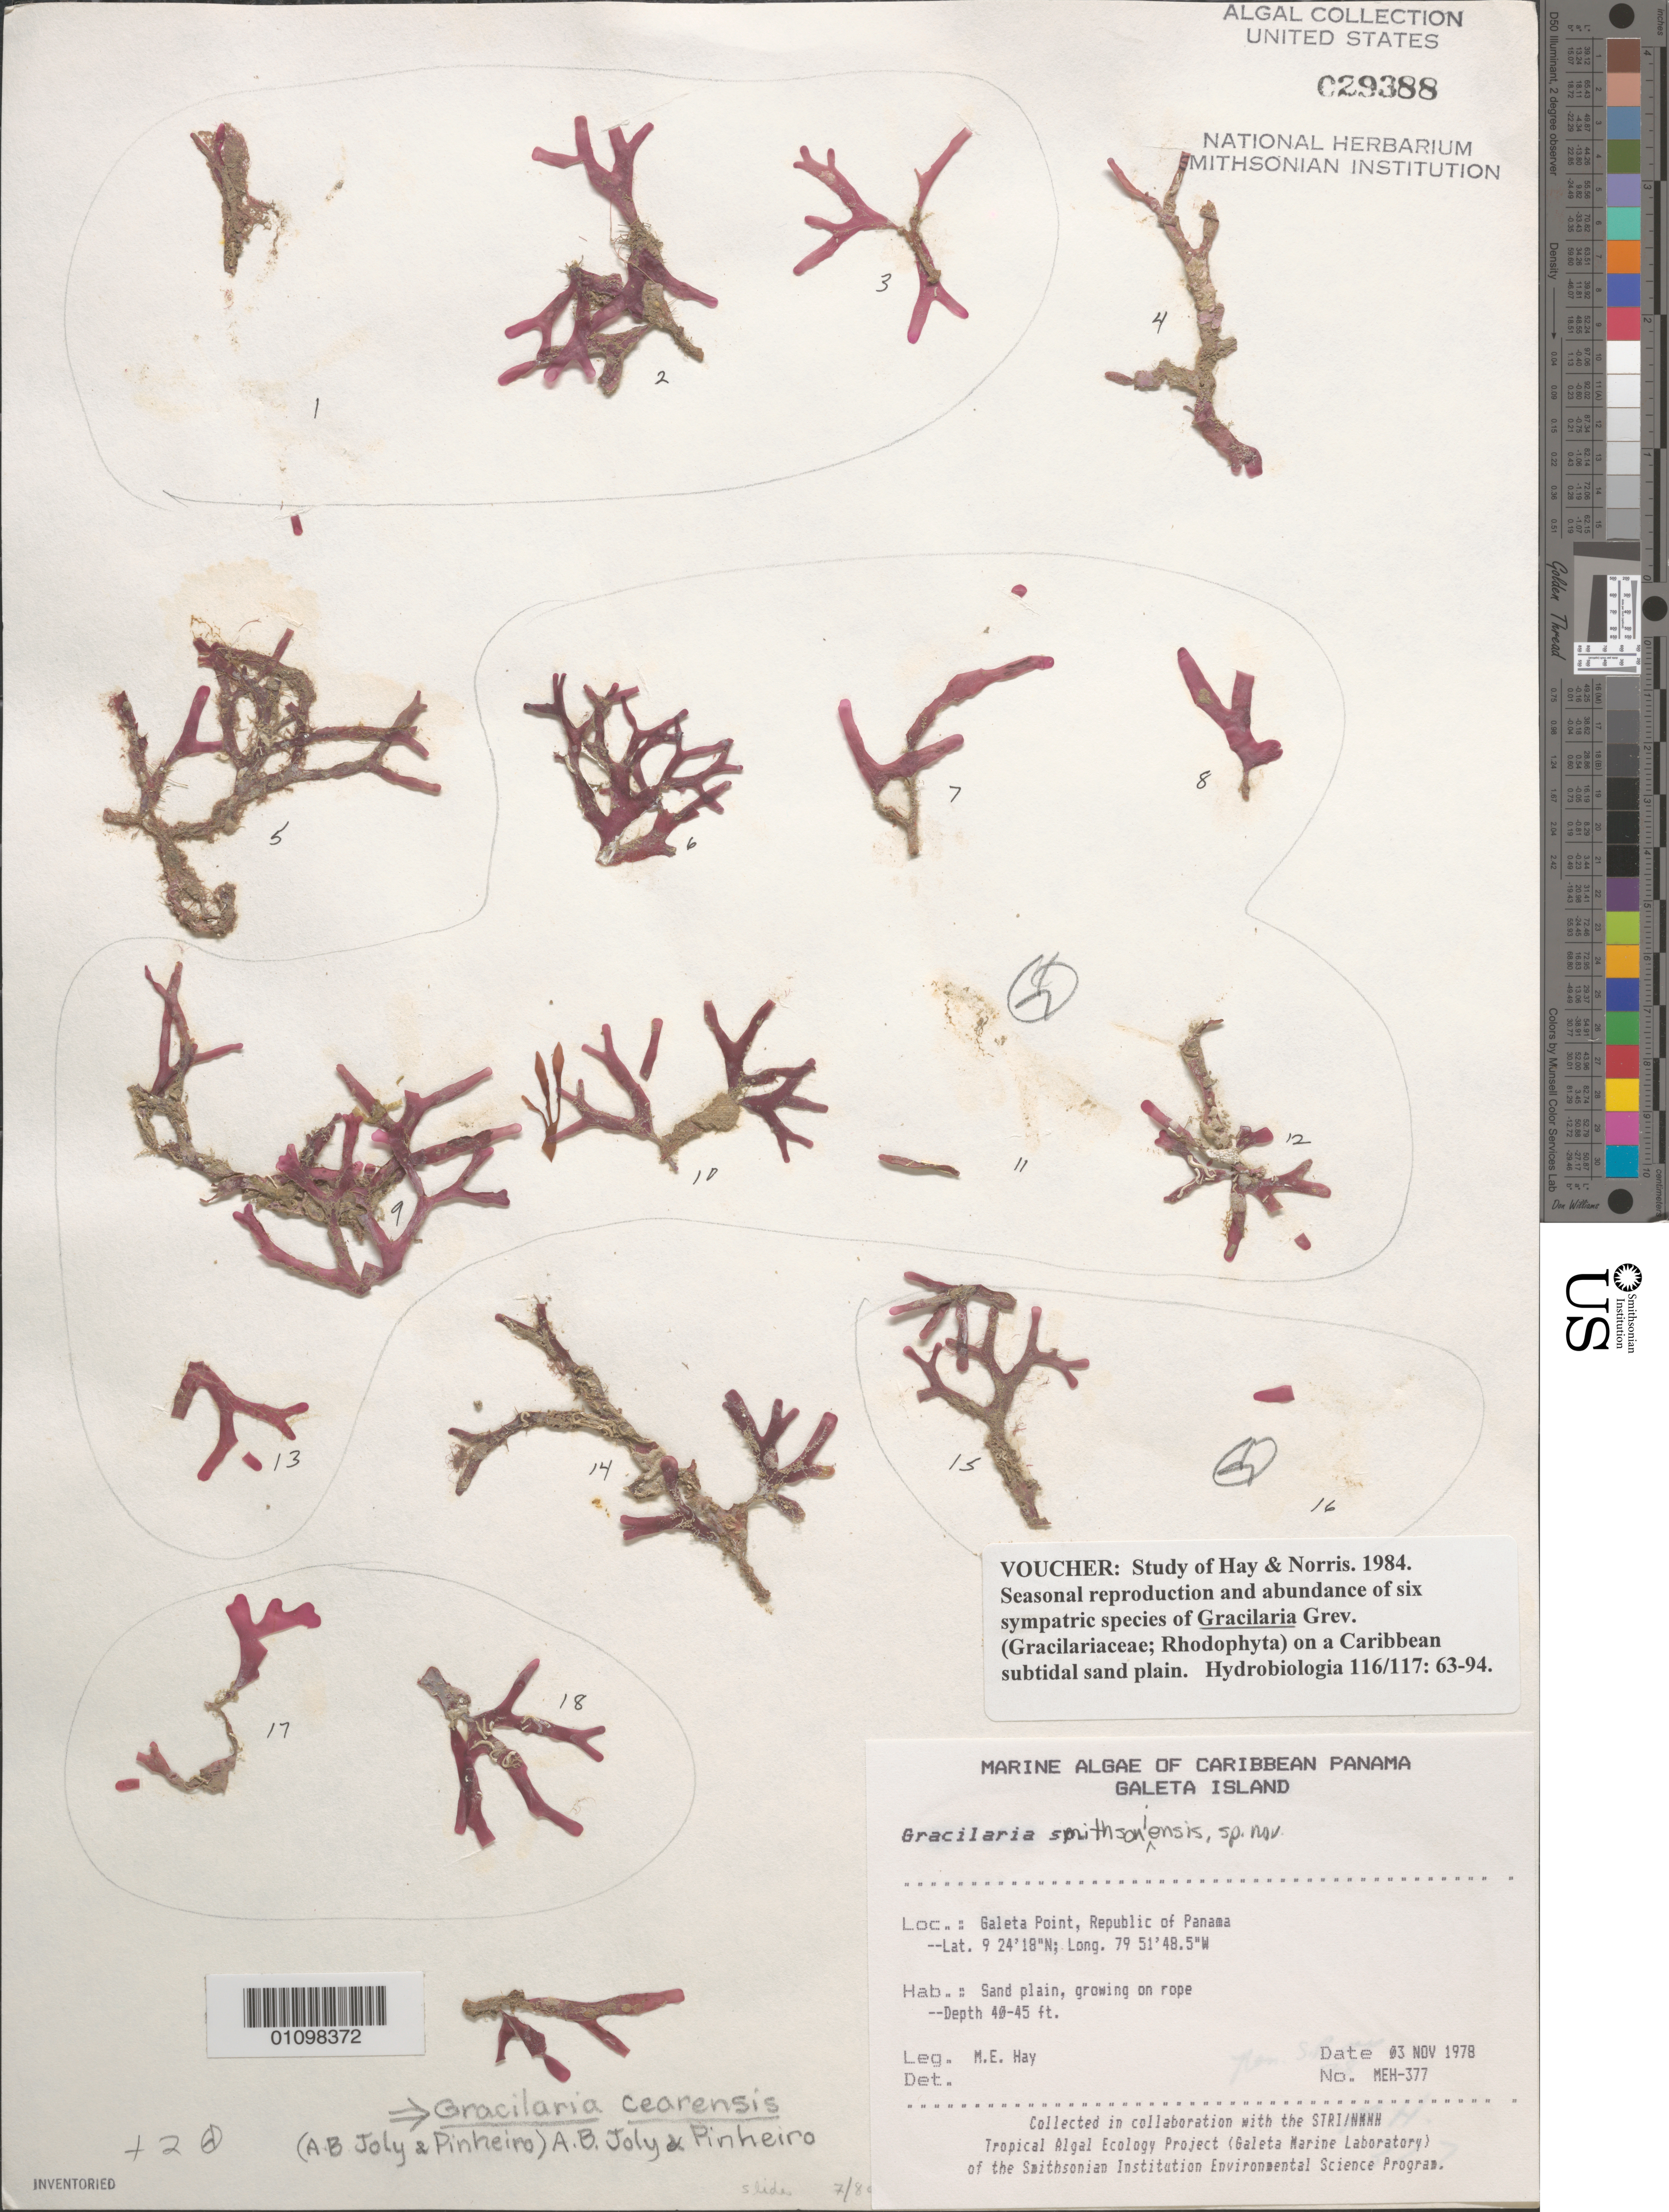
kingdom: Plantae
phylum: Rhodophyta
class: Florideophyceae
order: Gracilariales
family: Gracilariaceae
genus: Gracilaria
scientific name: Gracilaria cearensis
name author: (A.B. Joly & F.C. Pinheiro in A.B. Joly et al.) A.B. Joly & F.C. Pinheiro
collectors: M. E. Hay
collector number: MEH-377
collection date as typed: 03 Nov 1978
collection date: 1978-11-03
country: Panama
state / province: Colón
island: Galeta Island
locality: Galeta Point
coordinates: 9 24'18"N, 79 51'48.5"W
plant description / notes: Voucher for Gracilaria smithsoniensis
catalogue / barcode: US 29388